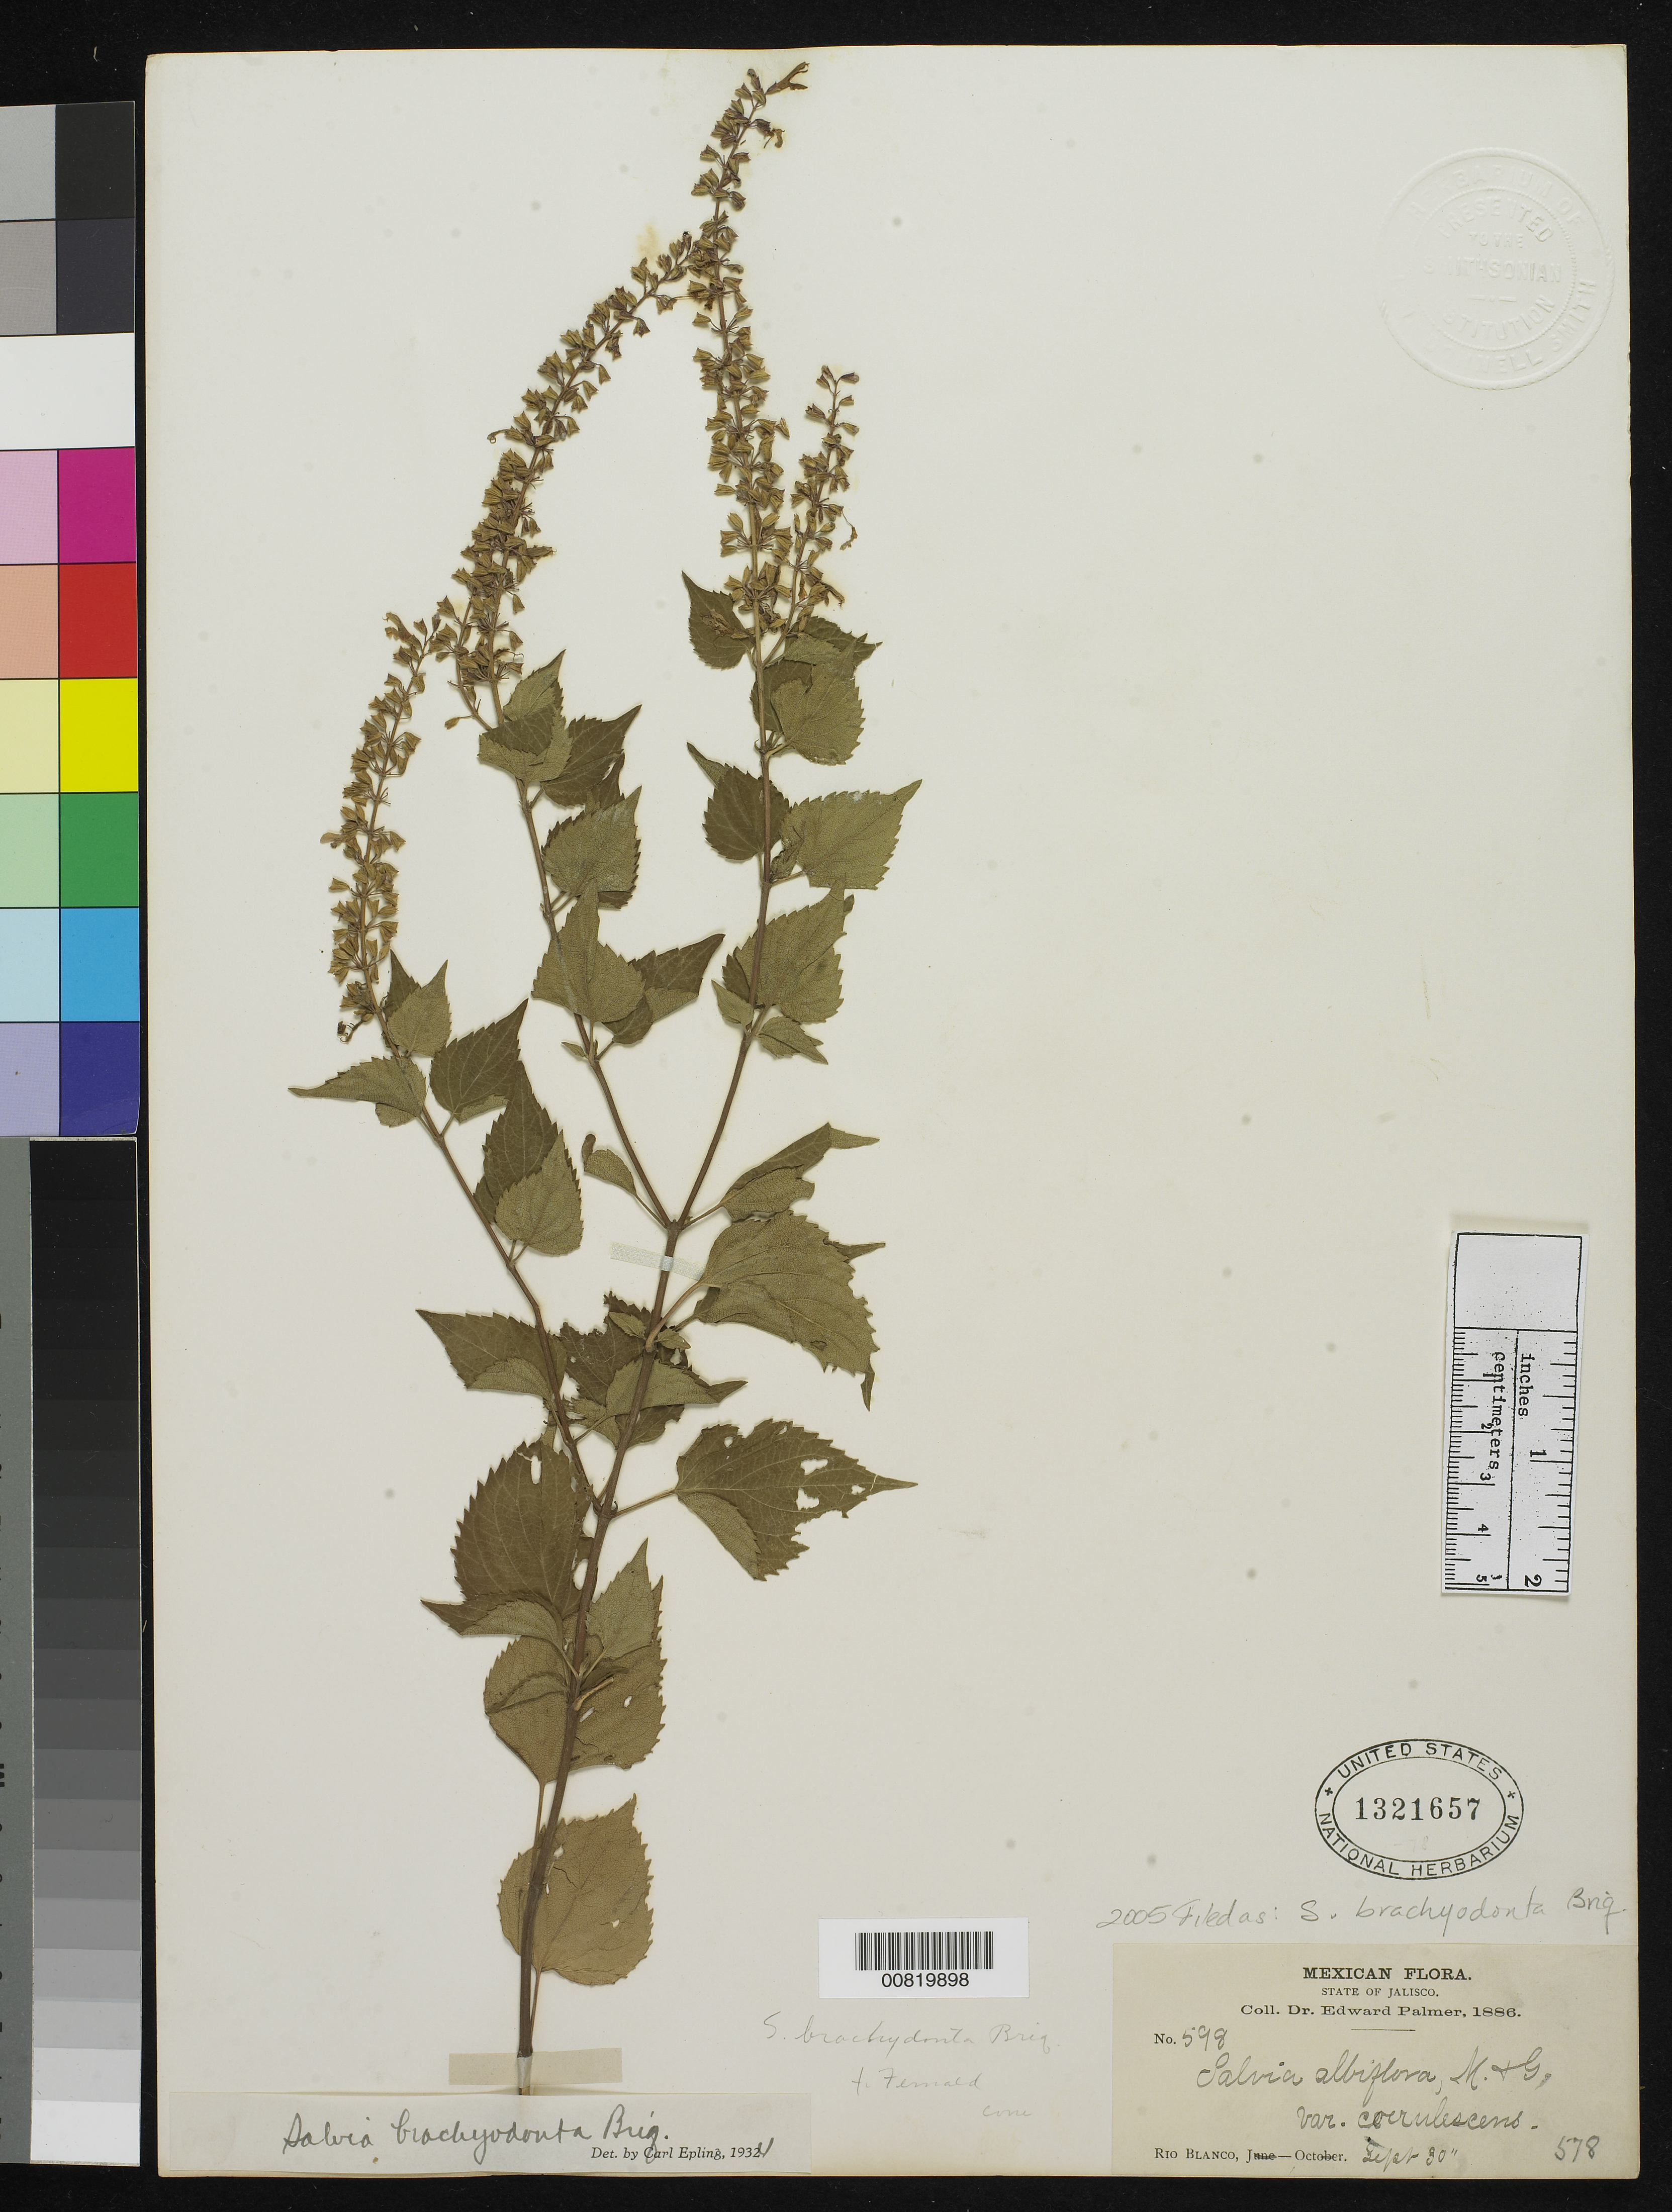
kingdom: Plantae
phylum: Tracheophyta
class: Magnoliopsida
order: Lamiales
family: Lamiaceae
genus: Salvia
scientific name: Salvia brachyodonta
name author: Briq.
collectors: E. Palmer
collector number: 598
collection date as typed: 30 Sep 1886 to -- Oct 1886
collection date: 1886-09-30/1886-10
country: Mexico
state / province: Jalisco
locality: Rio Blanco, Jalisco.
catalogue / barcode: US 1321657